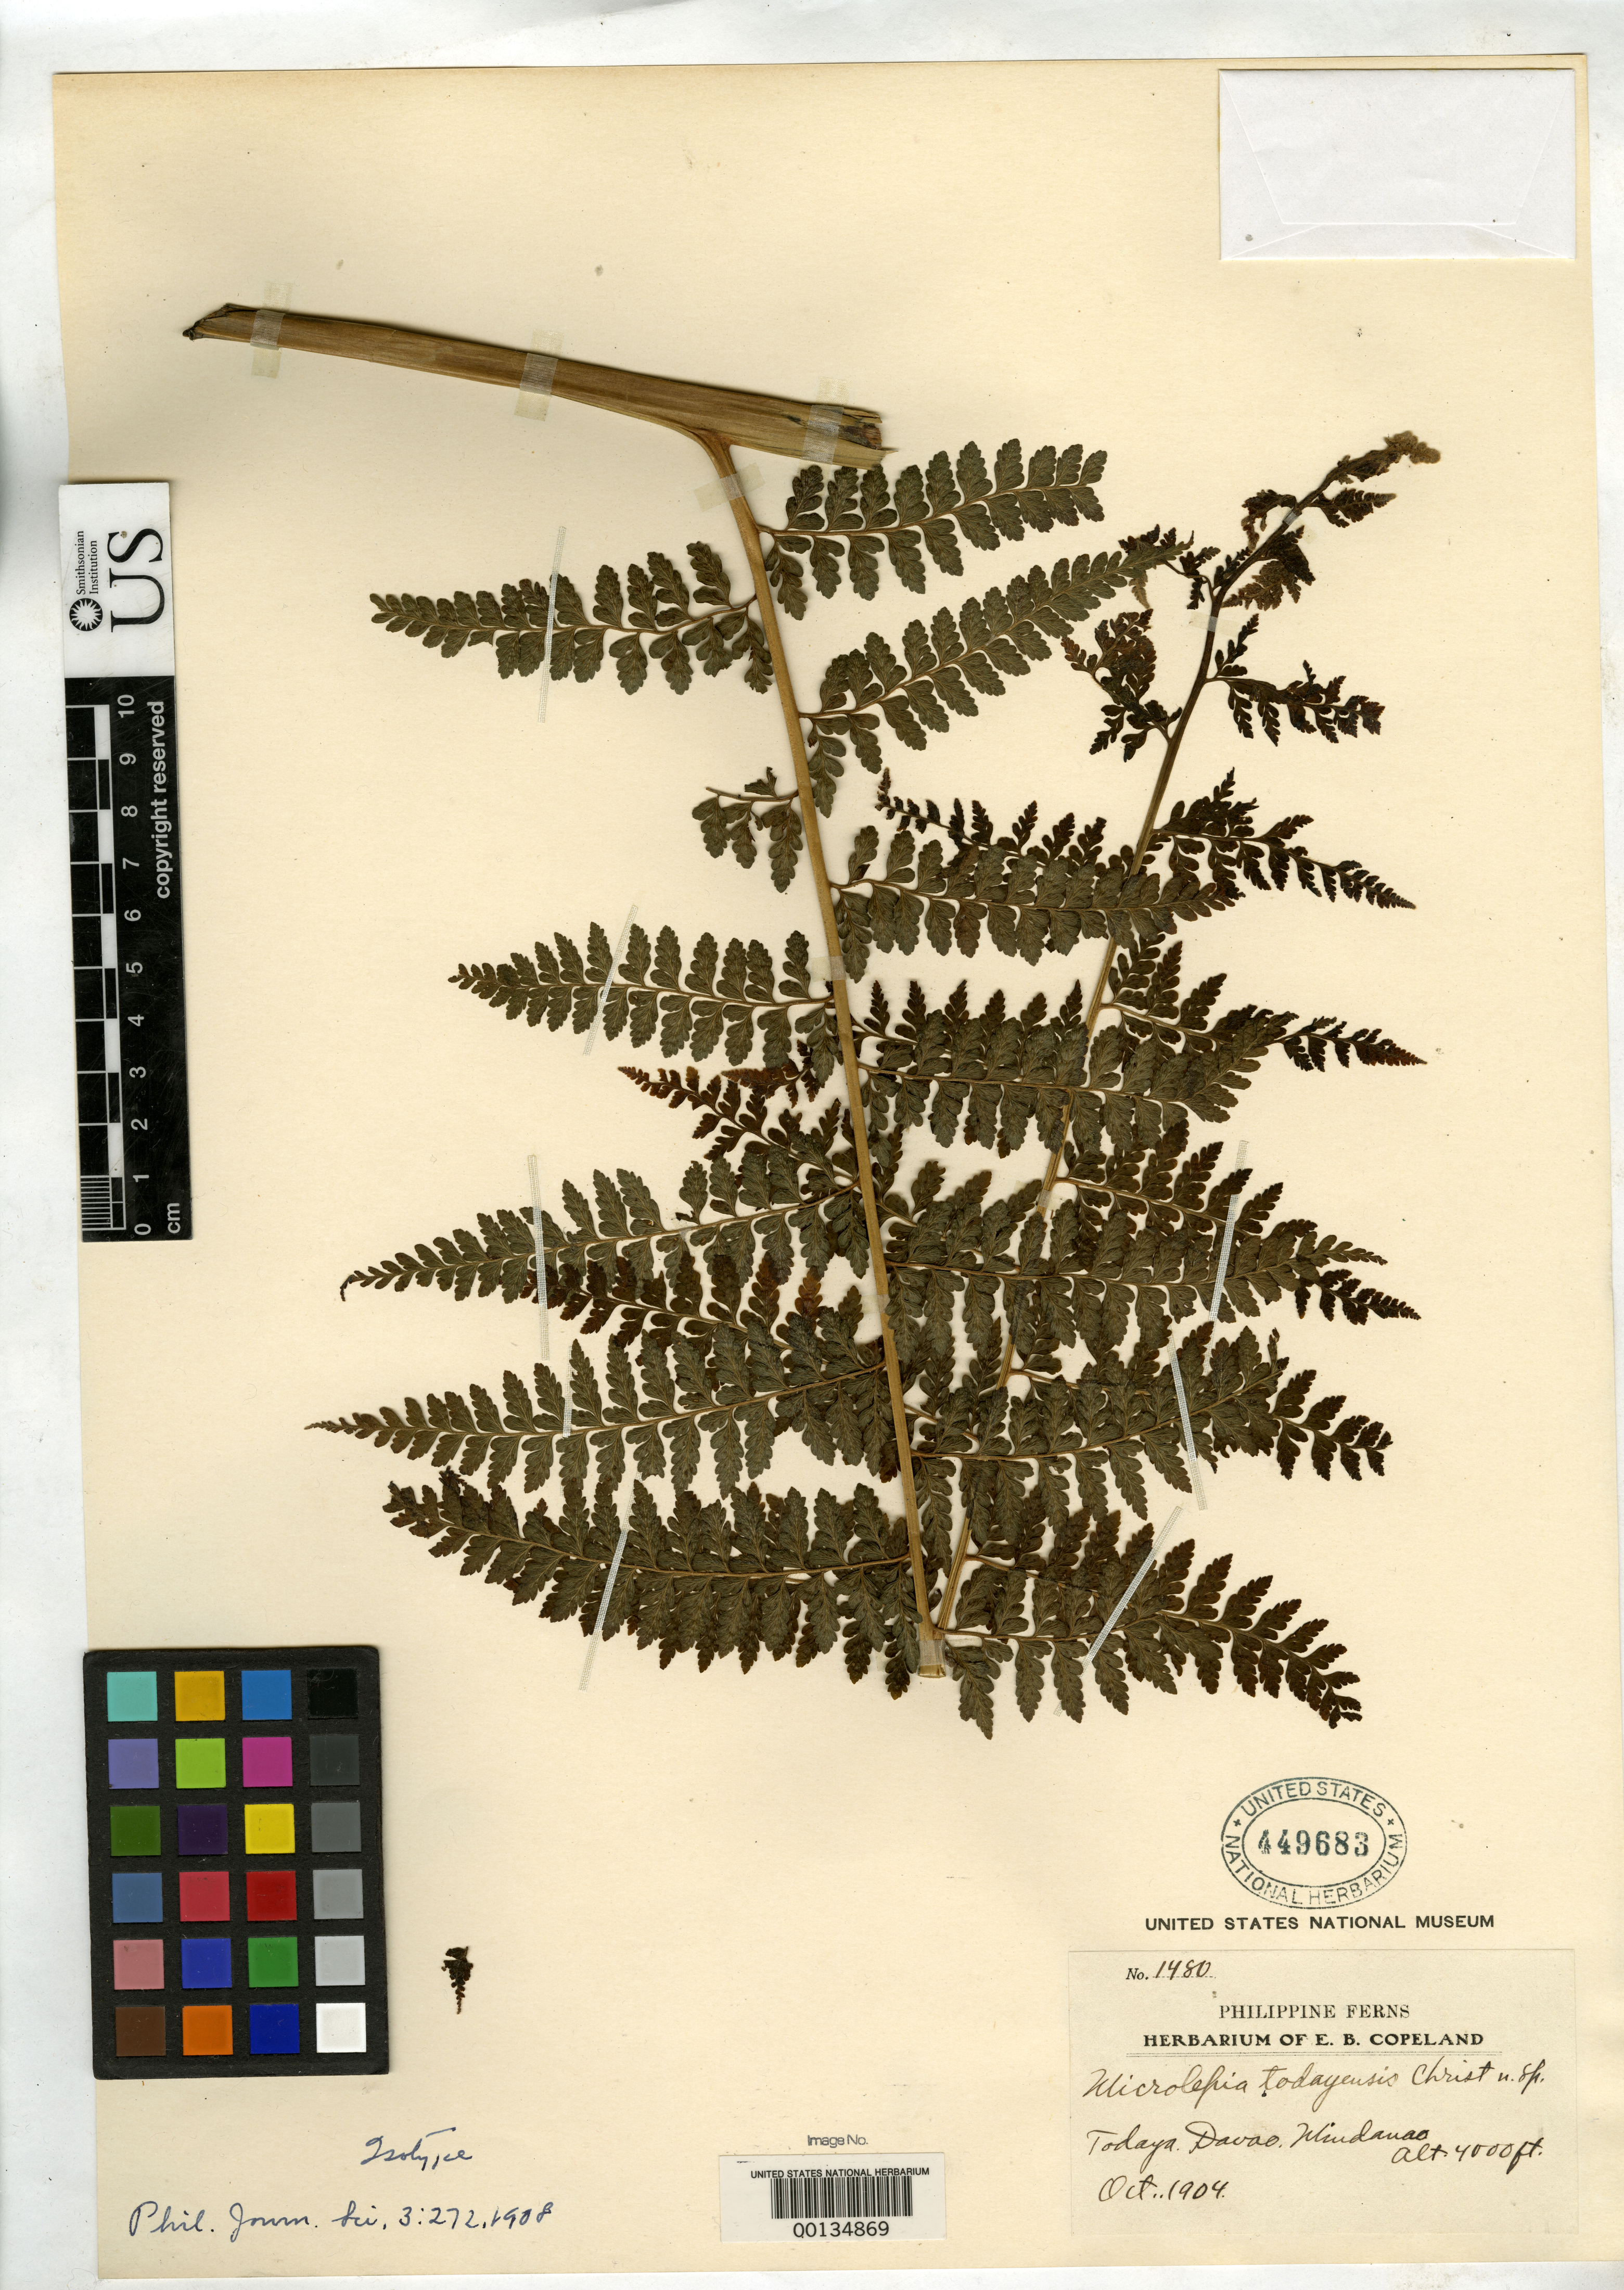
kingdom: Plantae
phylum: Tracheophyta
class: Polypodiopsida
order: Polypodiales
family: Dennstaedtiaceae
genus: Microlepia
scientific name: Microlepia todayensis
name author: Christ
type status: Isotype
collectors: E. B. Copeland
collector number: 1480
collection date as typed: Oct 1904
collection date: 1904-10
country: Philippines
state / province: Davao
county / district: Davao del Sur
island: Mindanao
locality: Todaya.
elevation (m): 1219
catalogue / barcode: US 449683